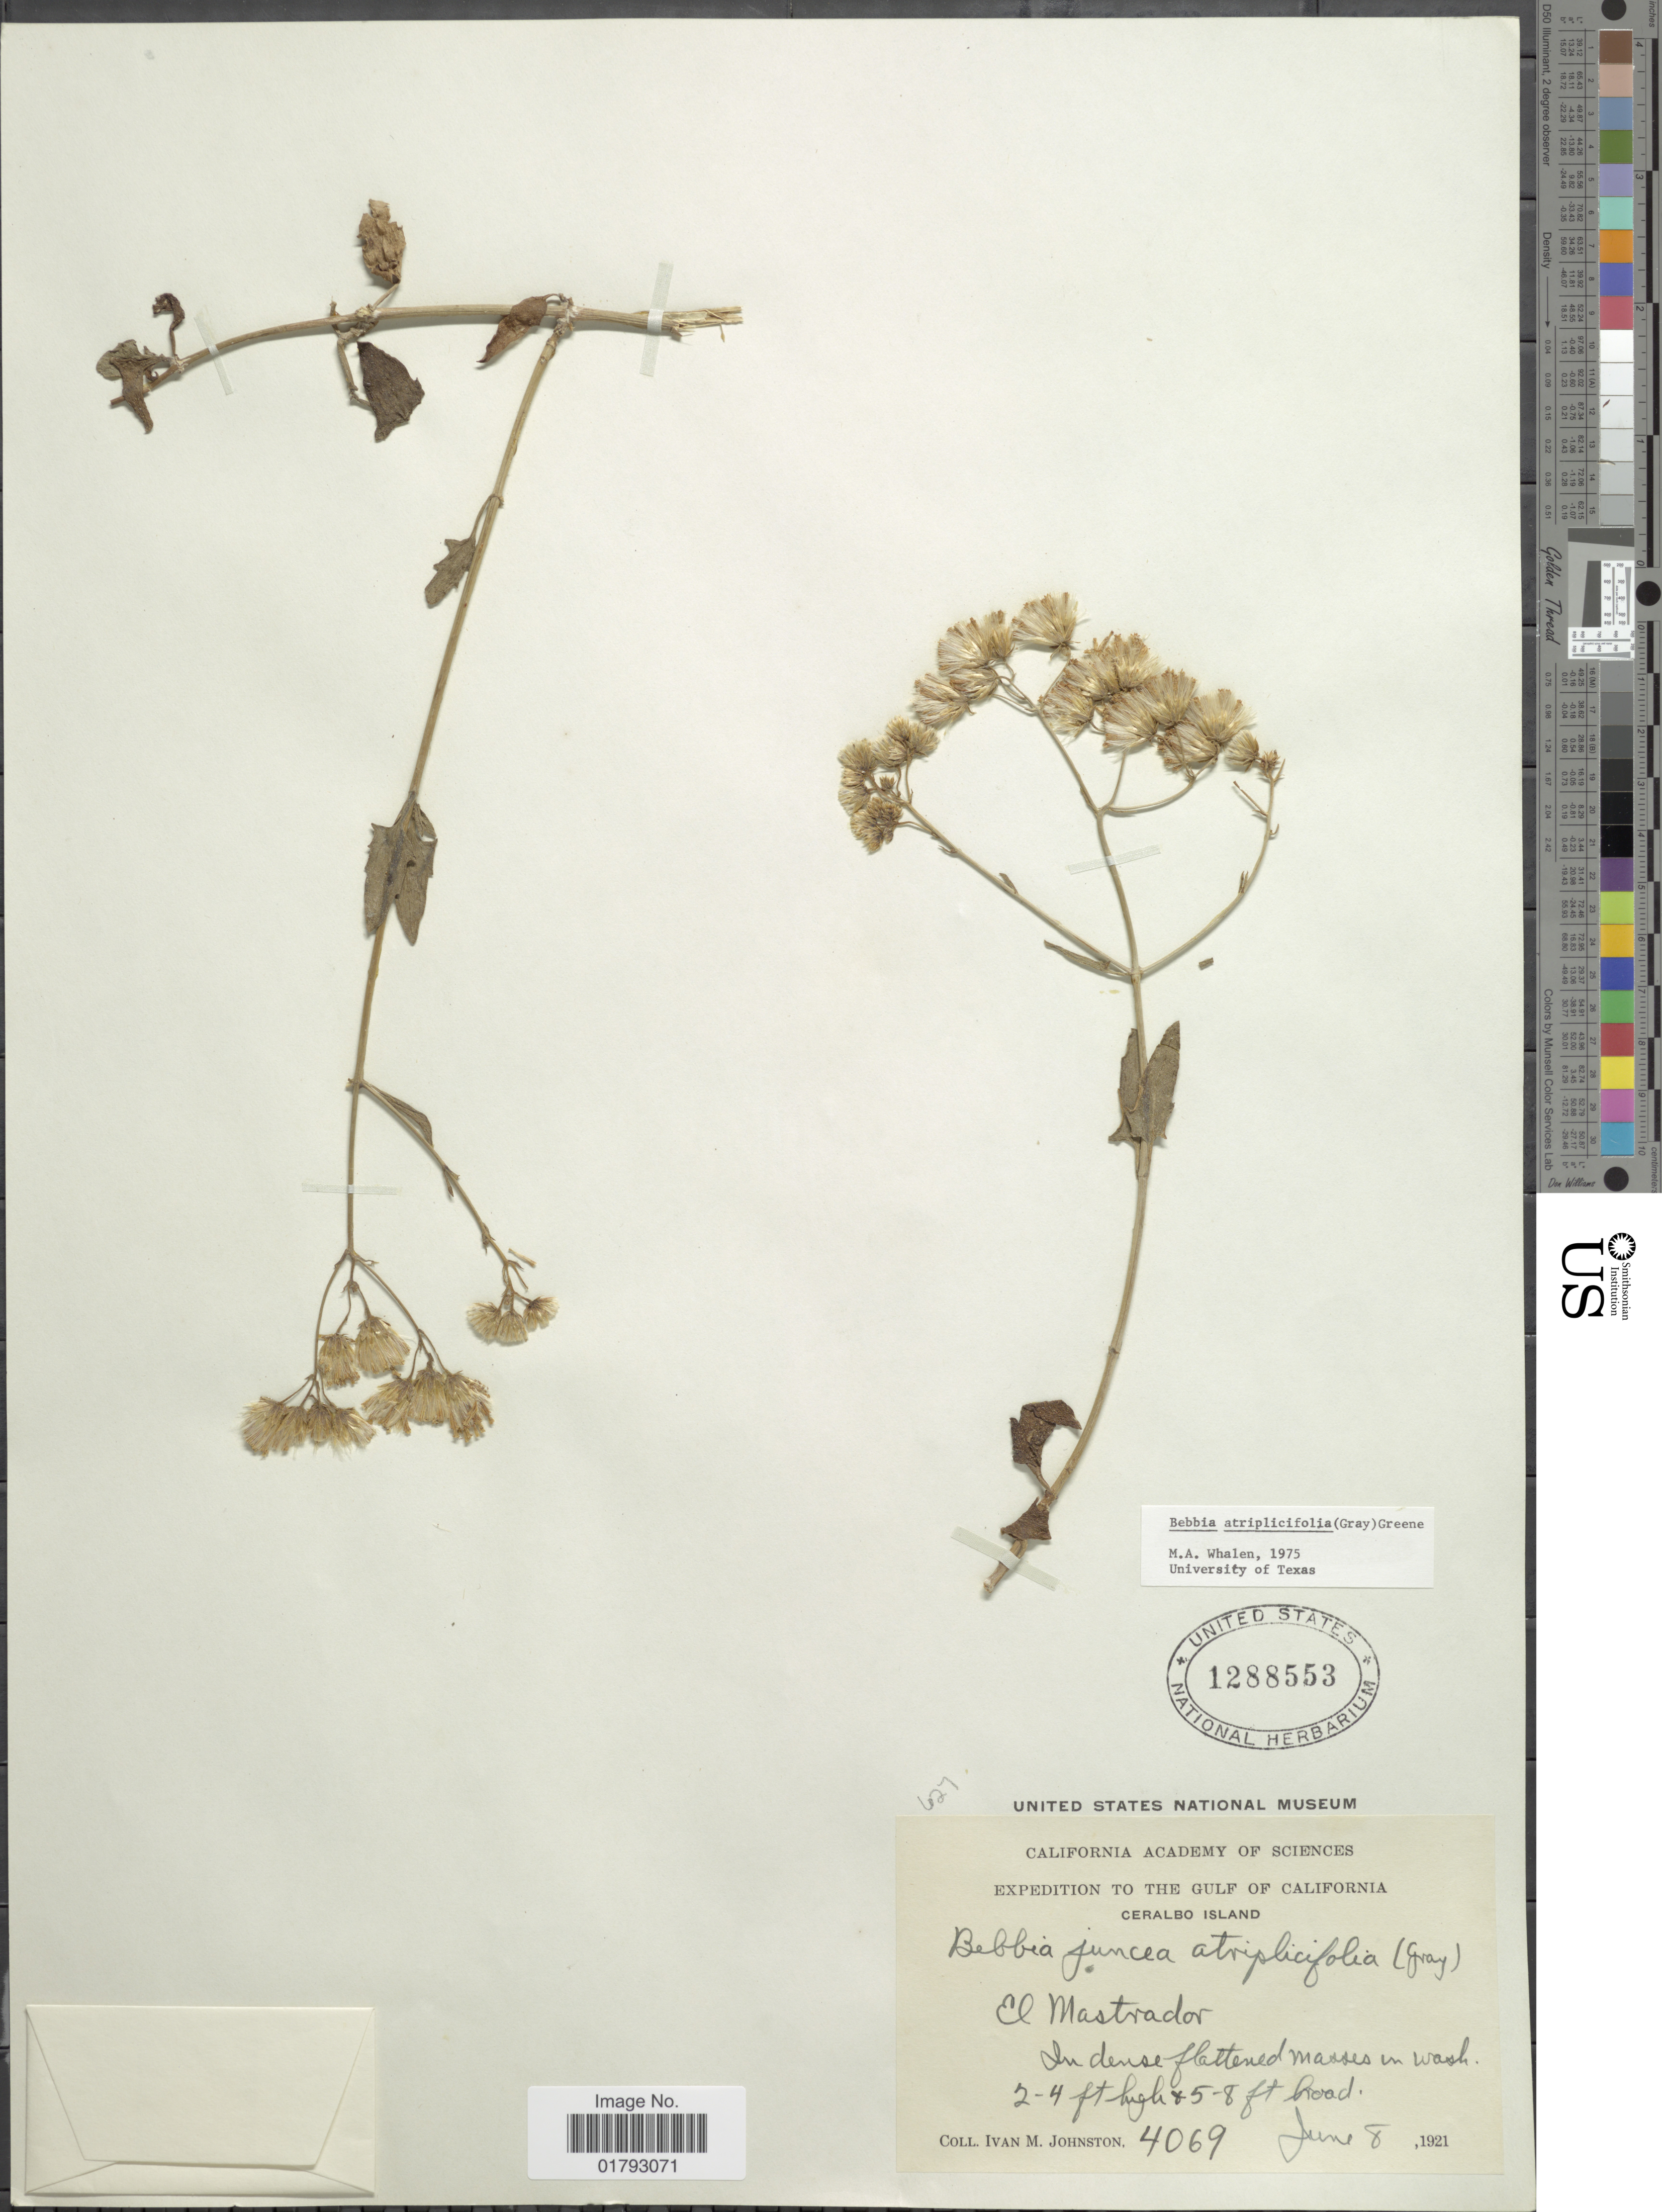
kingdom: Plantae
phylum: Tracheophyta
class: Magnoliopsida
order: Asterales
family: Asteraceae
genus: Bebbia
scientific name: Bebbia atriplicifolia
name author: (A. Gray) Greene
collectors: I.M. Johnston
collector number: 4069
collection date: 1921-06-08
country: Mexico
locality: Gulf of California. Ceralbo Island, El Mastrador.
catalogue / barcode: US 1288553